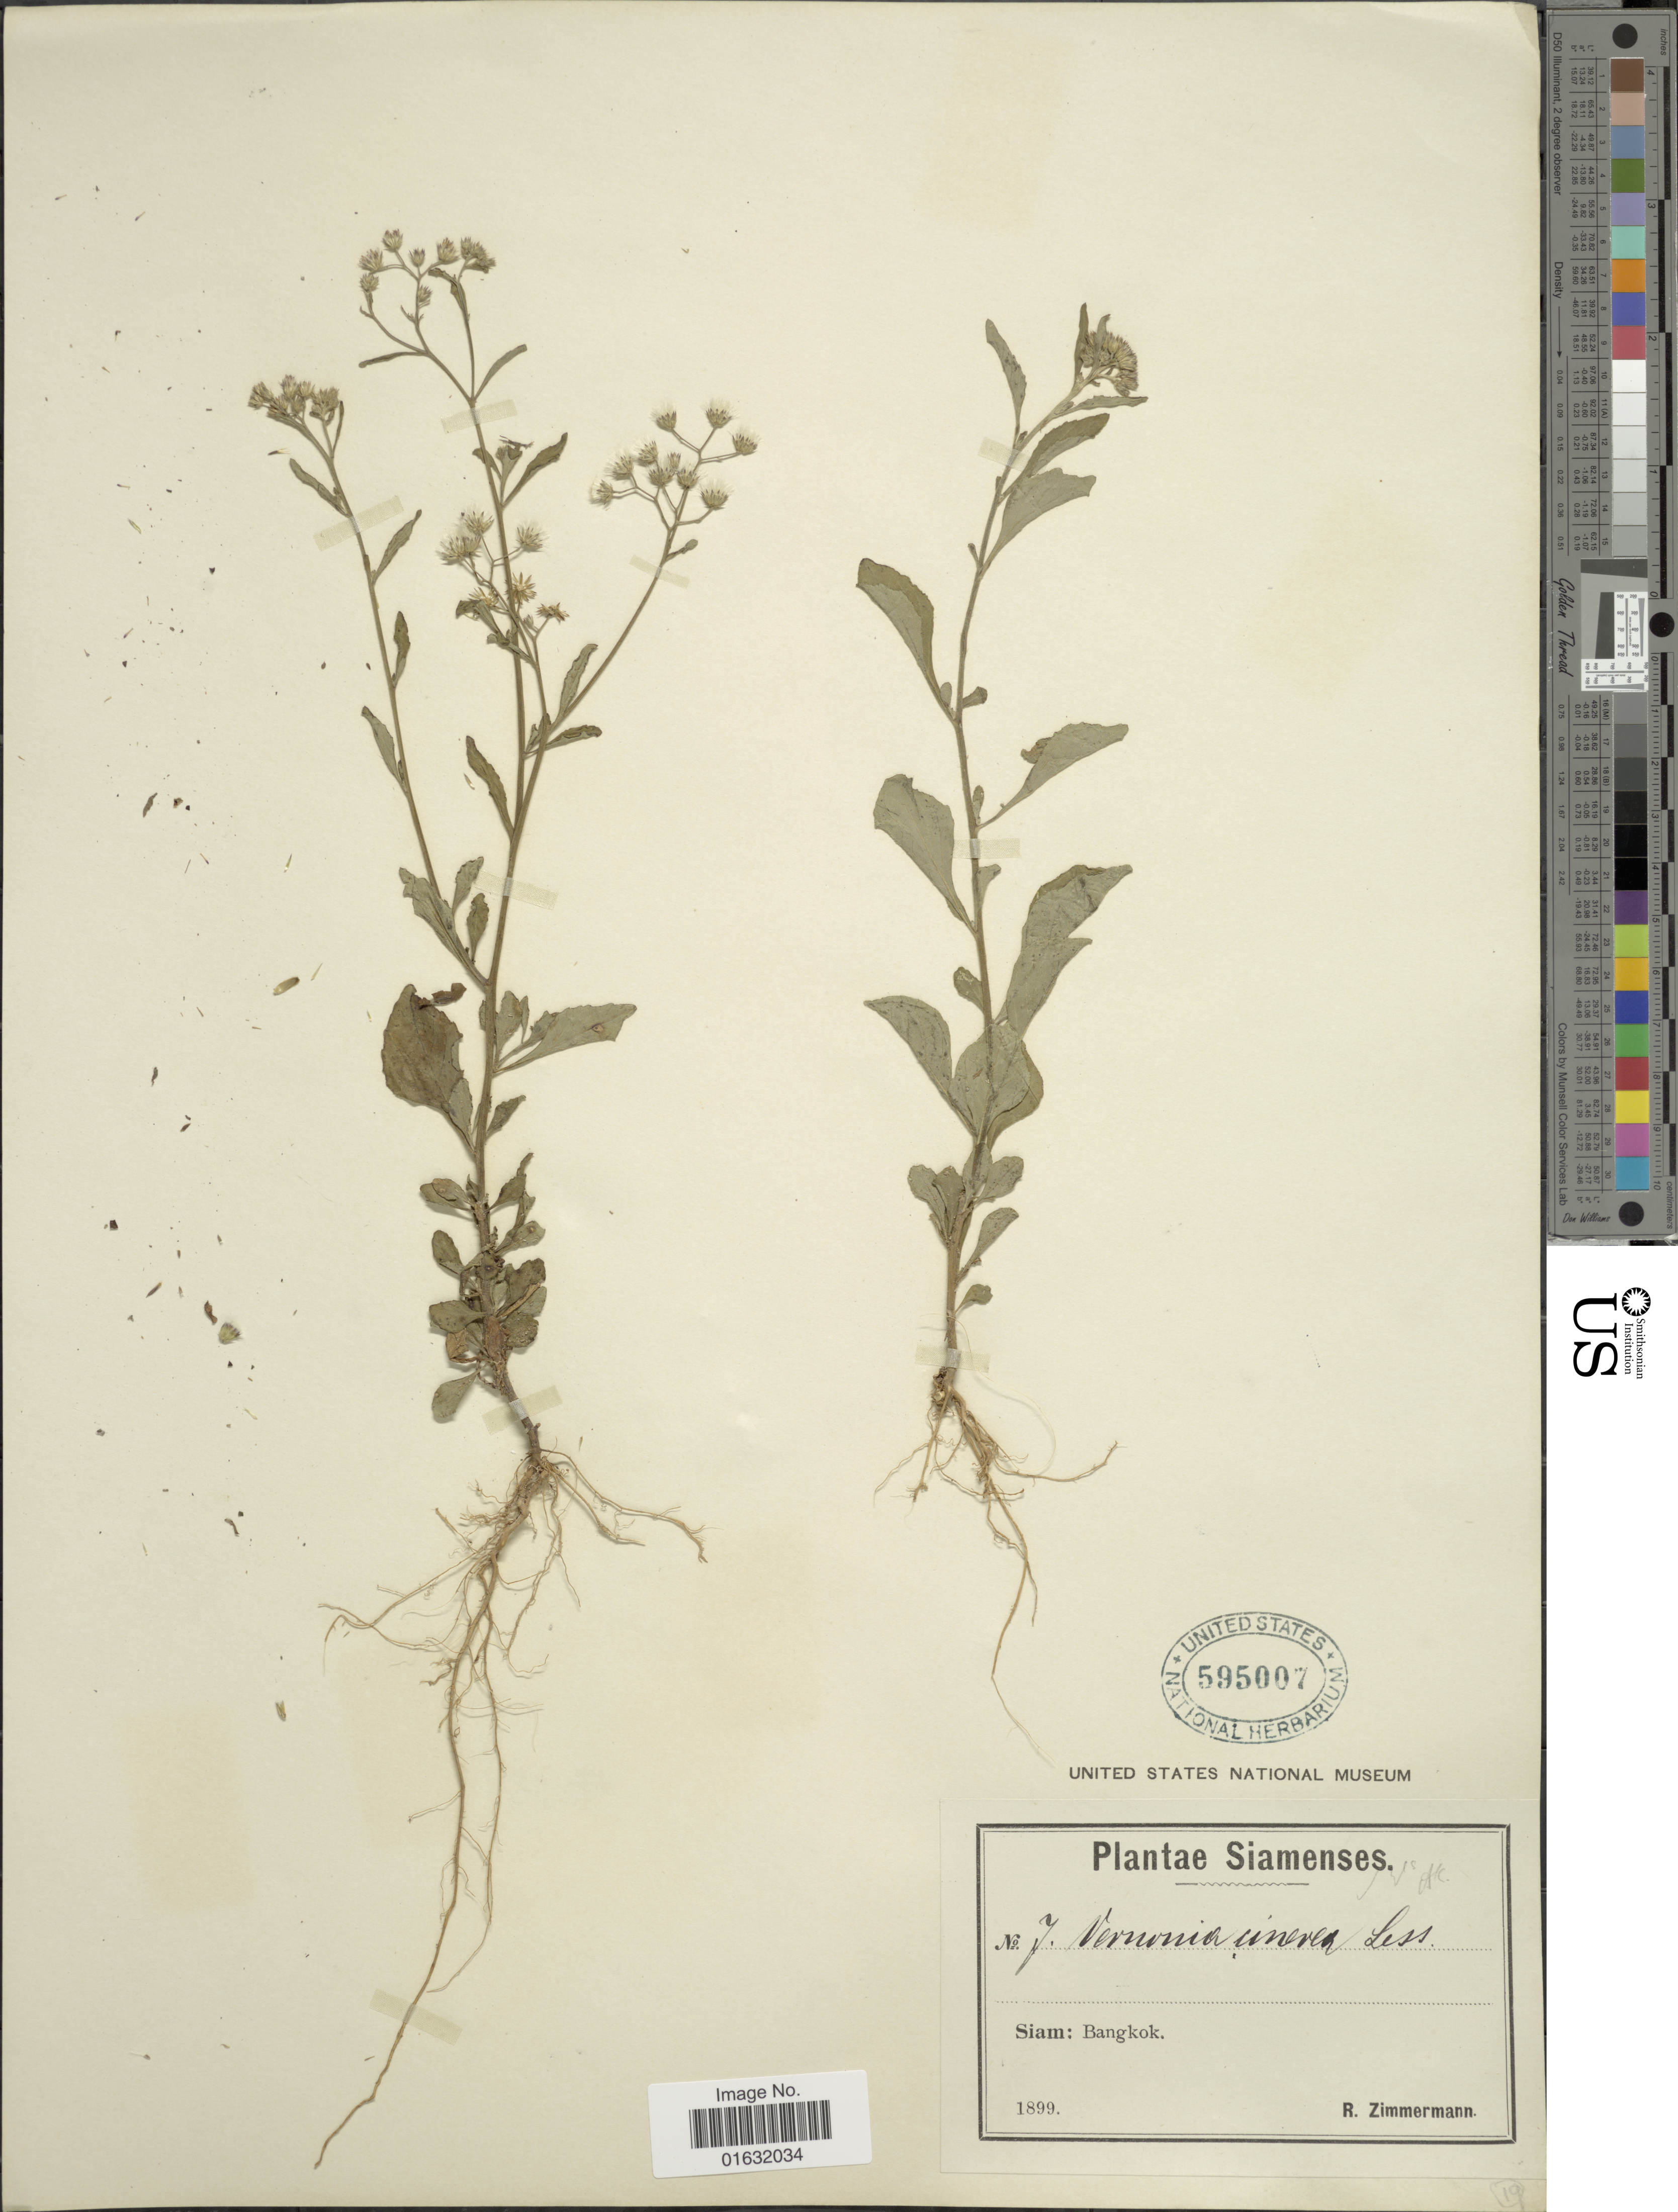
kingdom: Plantae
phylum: Tracheophyta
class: Magnoliopsida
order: Asterales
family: Asteraceae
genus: Cyanthillium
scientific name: Cyanthillium cinereum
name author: (L.) H. Rob.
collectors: R. Zimmermann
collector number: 7*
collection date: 1899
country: Thailand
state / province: Bangkok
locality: Siamenses, Siam: Bangkok.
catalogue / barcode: US 595007